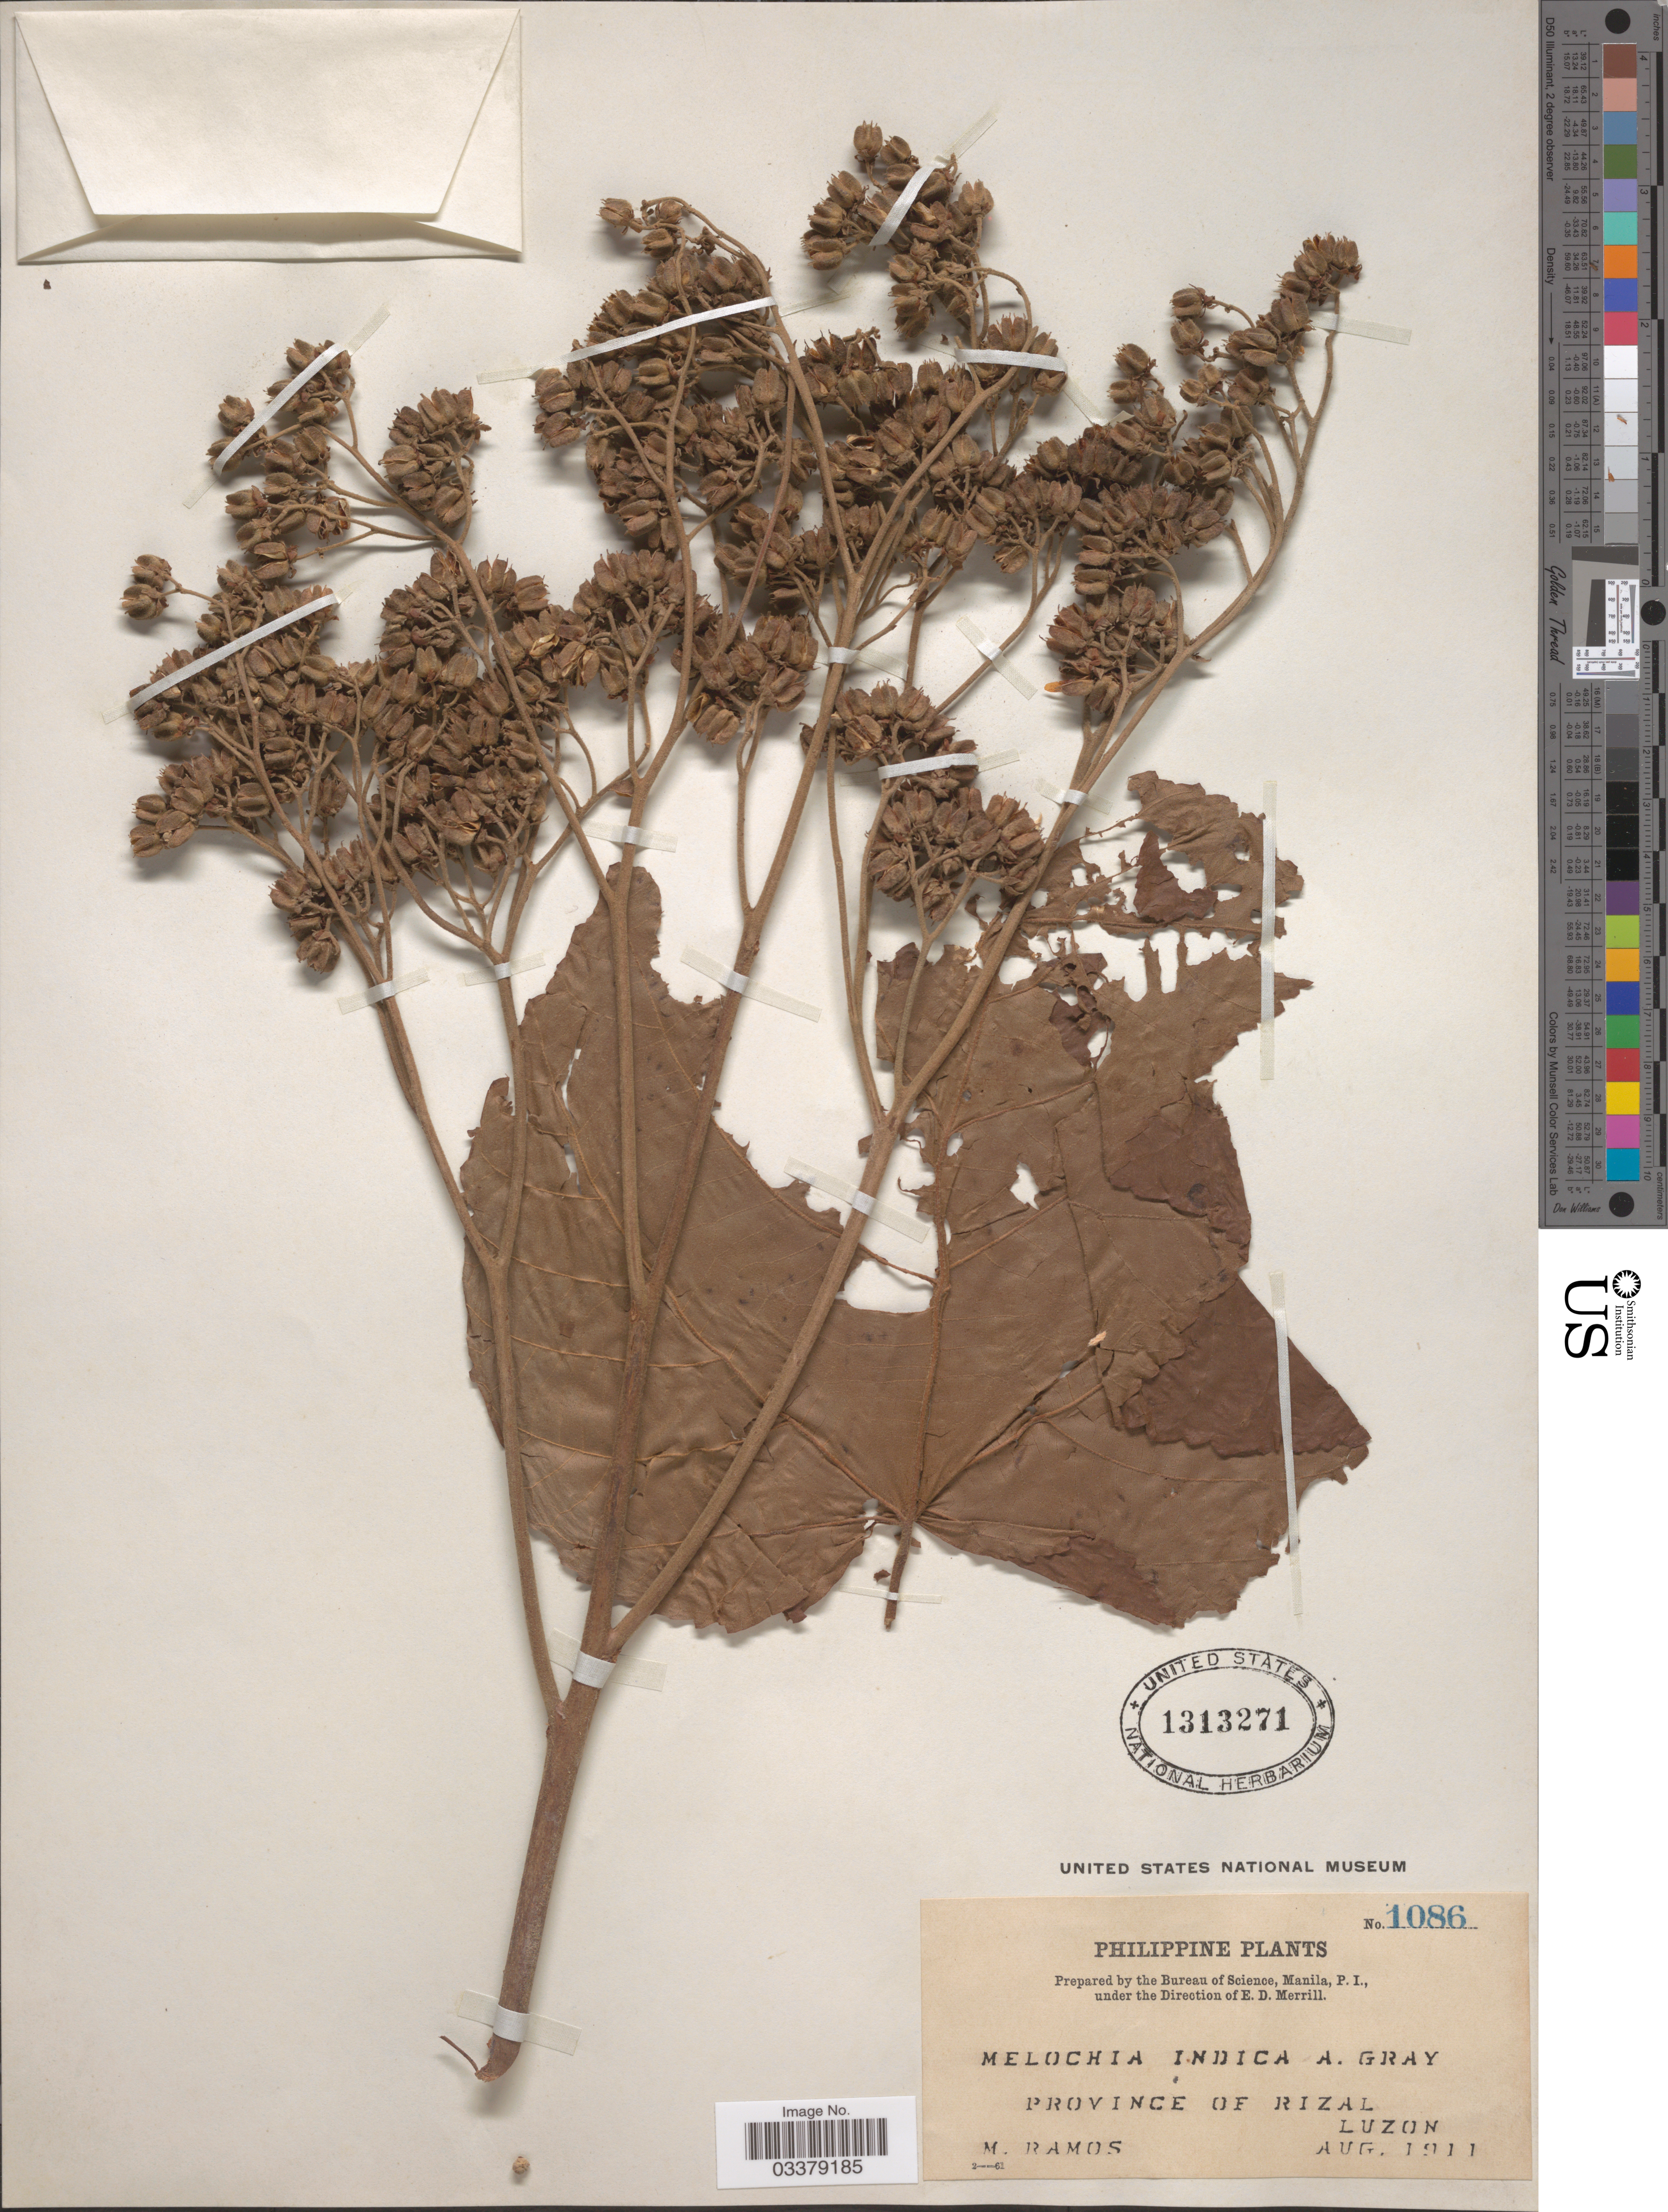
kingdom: Plantae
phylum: Tracheophyta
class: Magnoliopsida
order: Malvales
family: Malvaceae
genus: Melochia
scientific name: Melochia umbellata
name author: Stapf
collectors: M. Ramos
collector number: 1086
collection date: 1911-08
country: Philippines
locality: Province of Rizal, Luzon.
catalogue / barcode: US 1313271